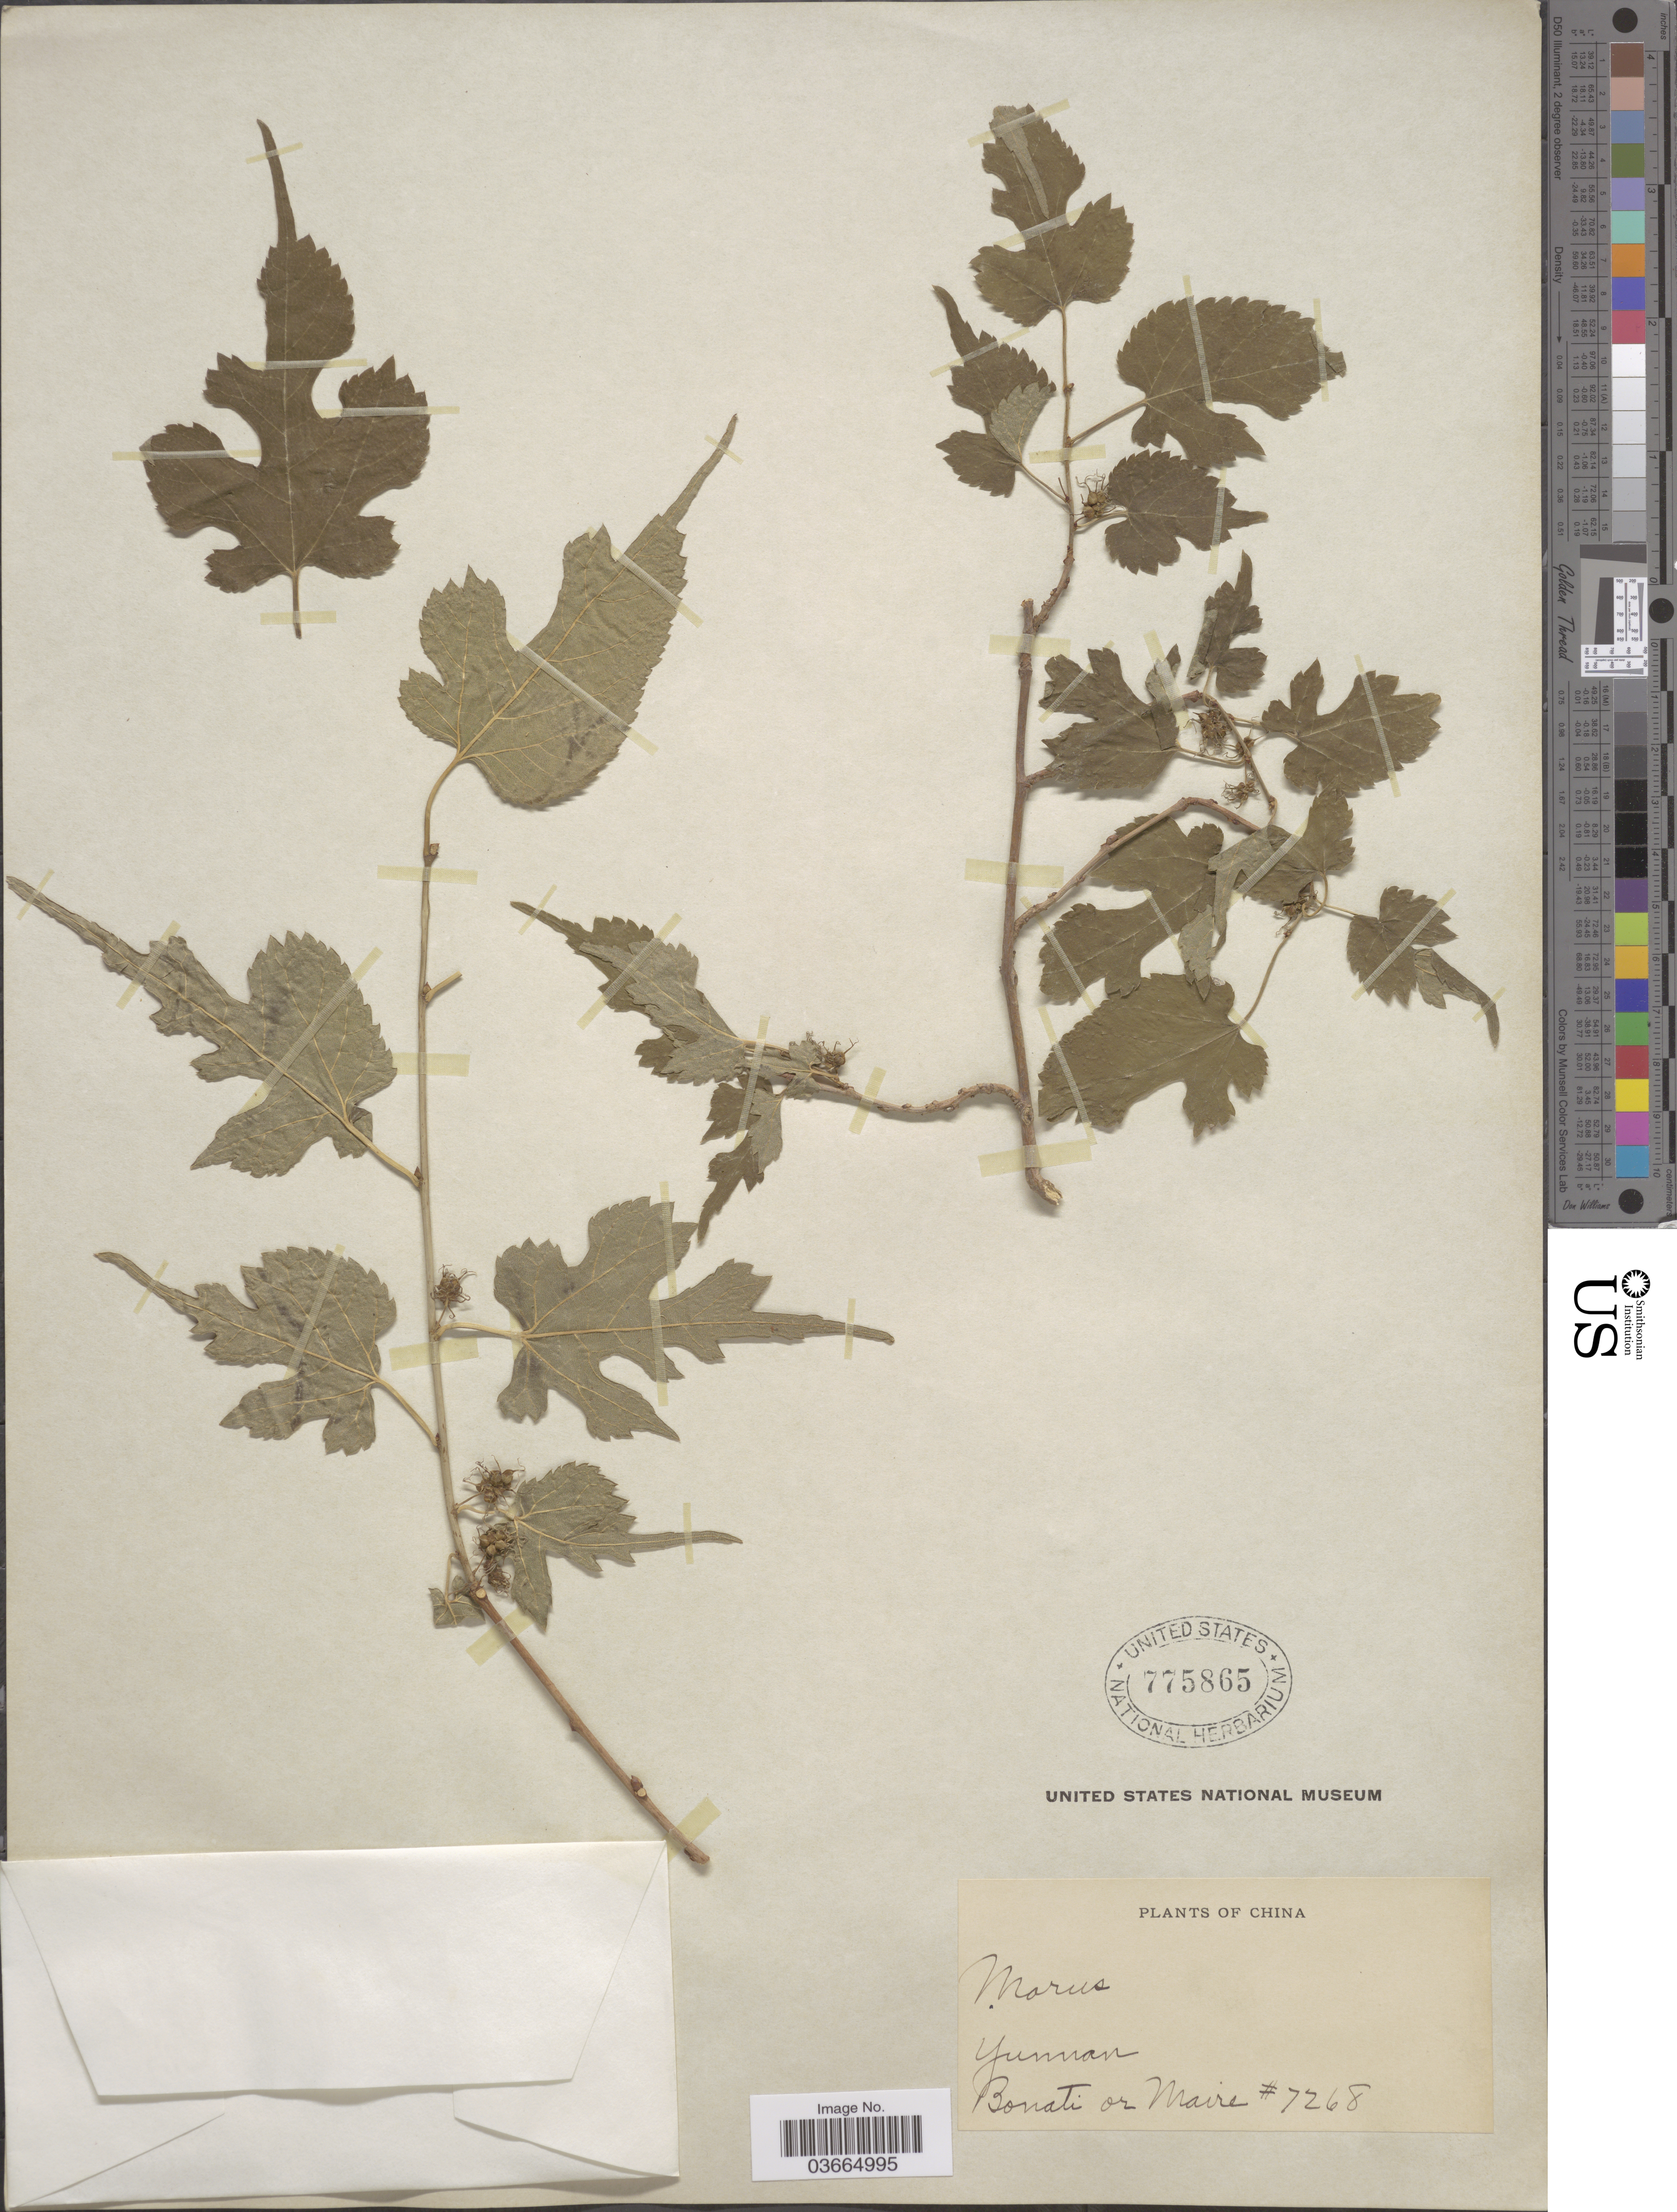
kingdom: Plantae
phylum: Tracheophyta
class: Magnoliopsida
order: Rosales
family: Moraceae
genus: Morus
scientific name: Morus alba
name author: L.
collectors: -. Bonati & Maire, --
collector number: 7268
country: China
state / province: Yunnan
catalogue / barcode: US 775865